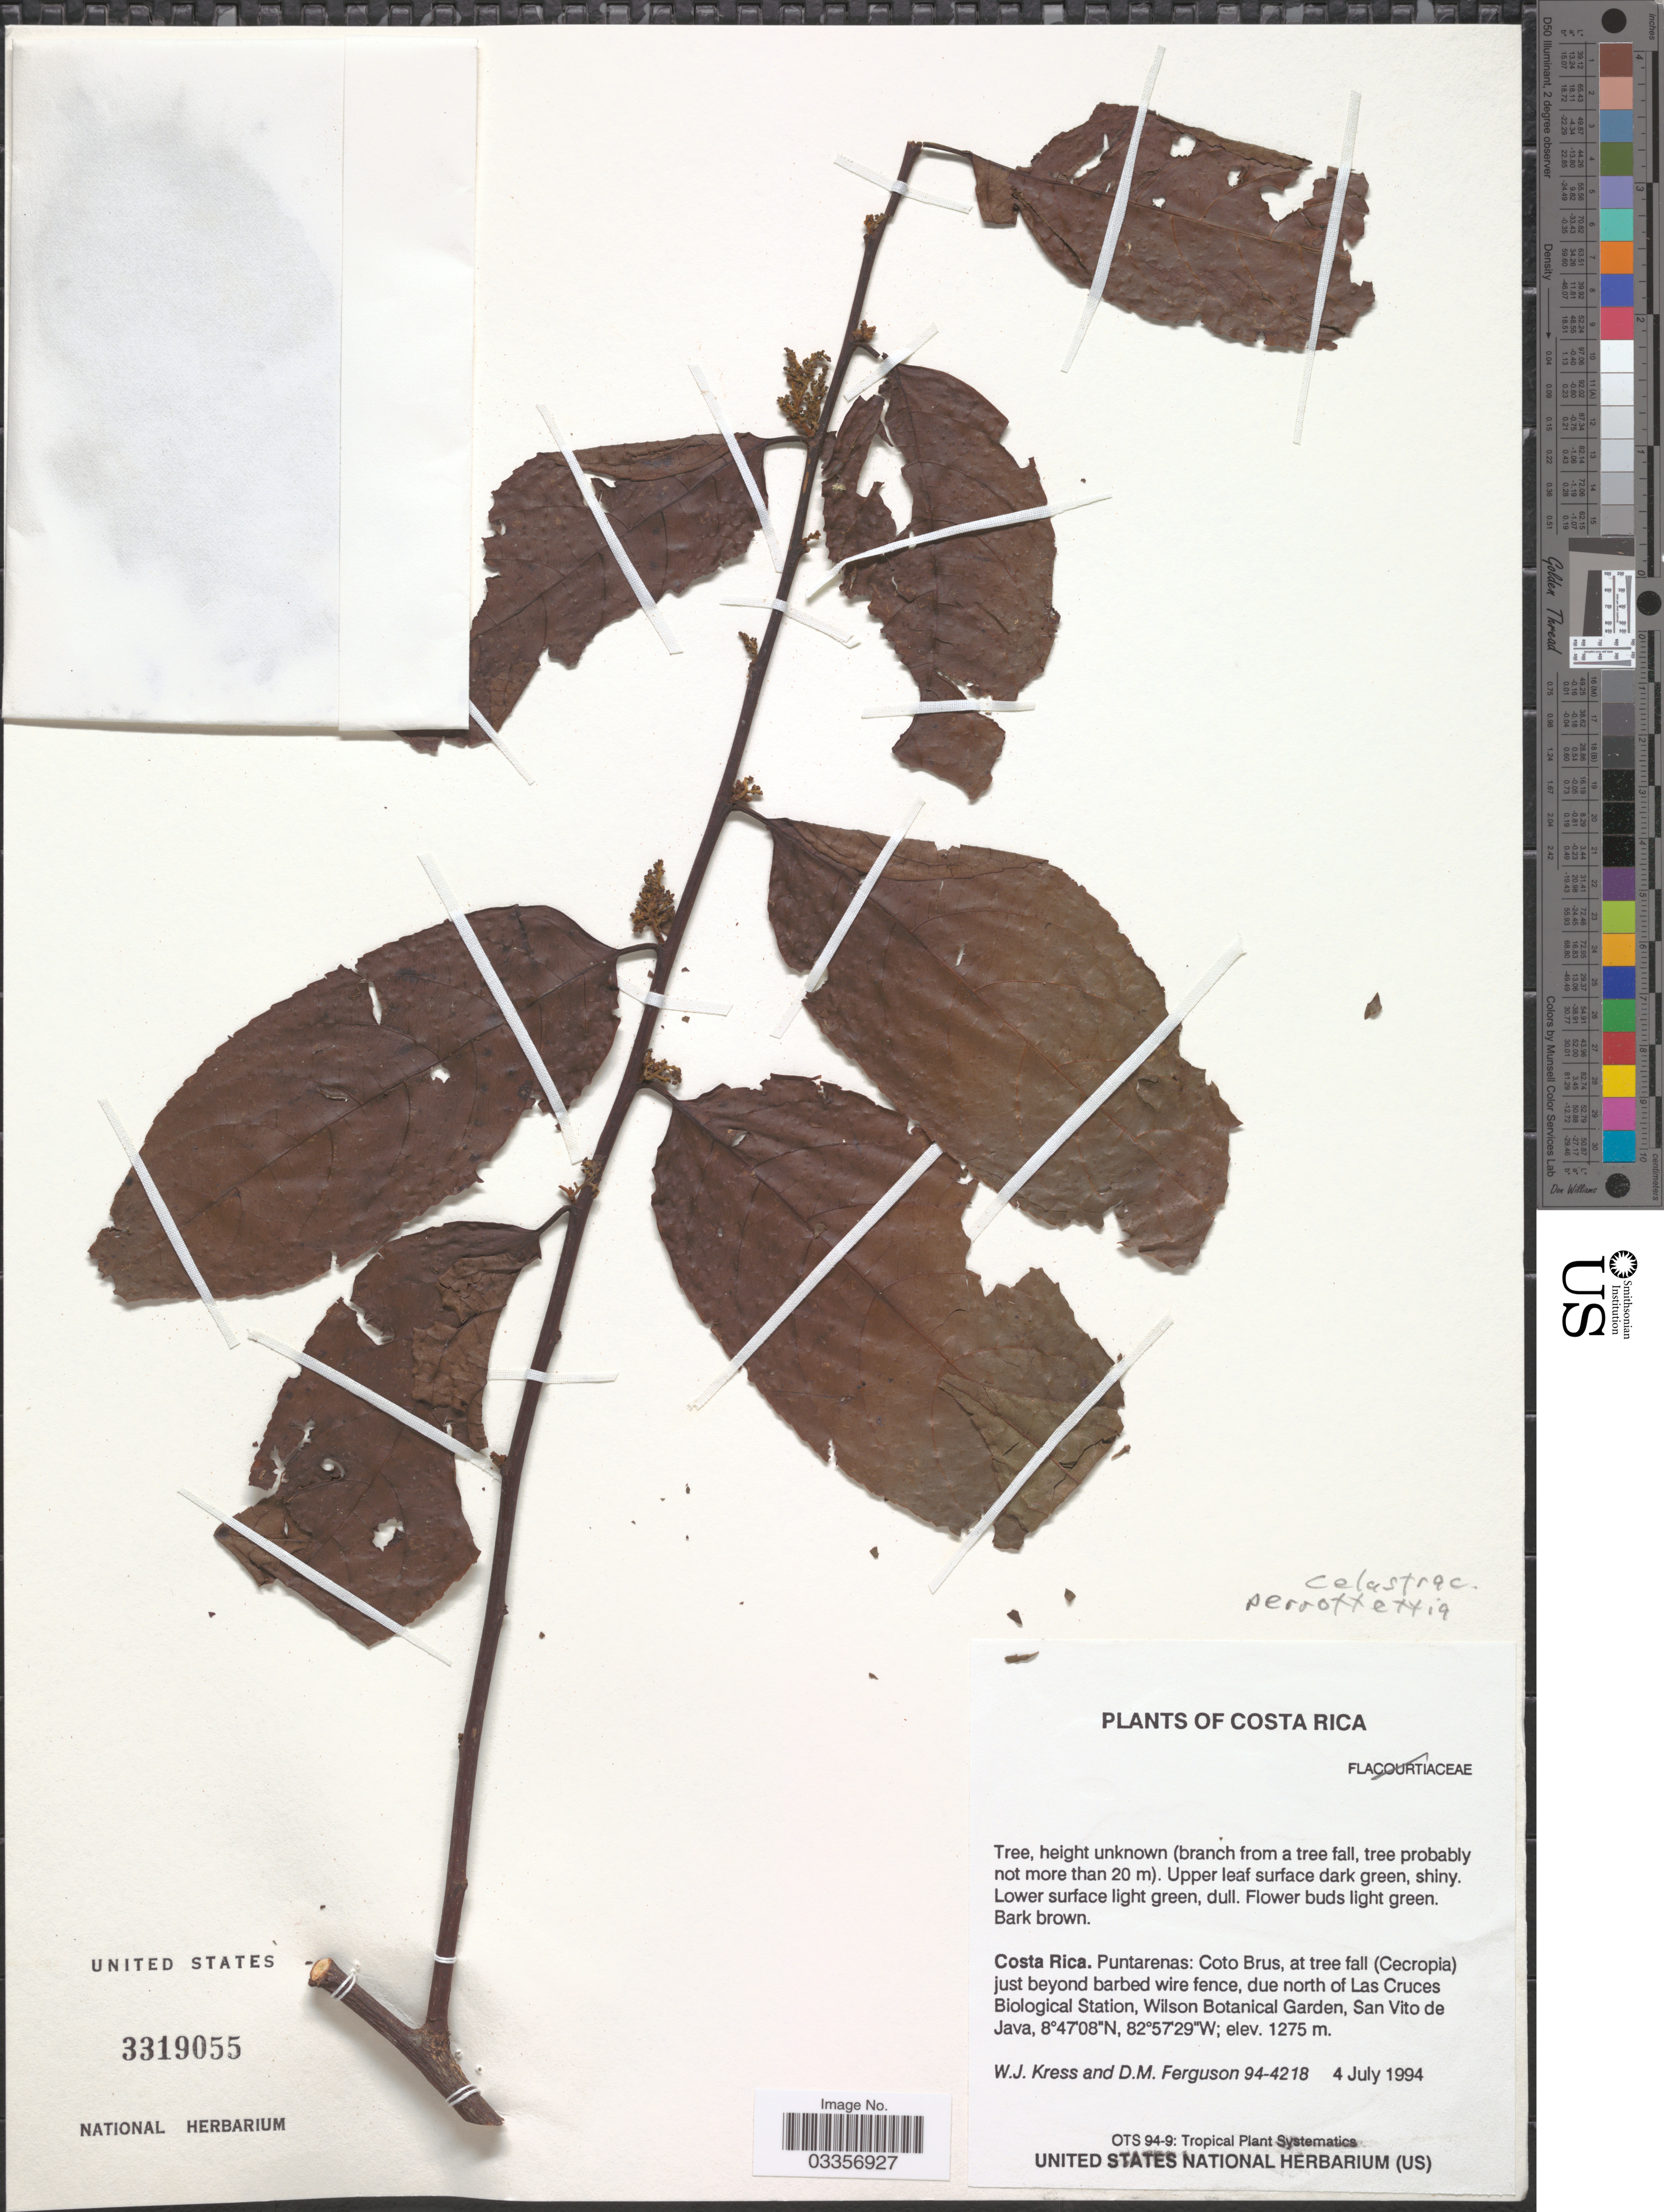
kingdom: Plantae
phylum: Tracheophyta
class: Magnoliopsida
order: Huerteales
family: Dipentodontaceae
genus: Perrottetia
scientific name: Perrottetia sp.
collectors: W. J. Kress & D. M. Ferguson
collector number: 94-4218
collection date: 1994-07-04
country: Costa Rica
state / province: Puntarenas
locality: Coto Brus, at tree fall (Cecropia) just beyond barbed wire fence, due north of Las Cruces Biological Station, Wilson Botanical Garden, San Vito de Java.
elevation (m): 1275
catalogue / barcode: US 3319055